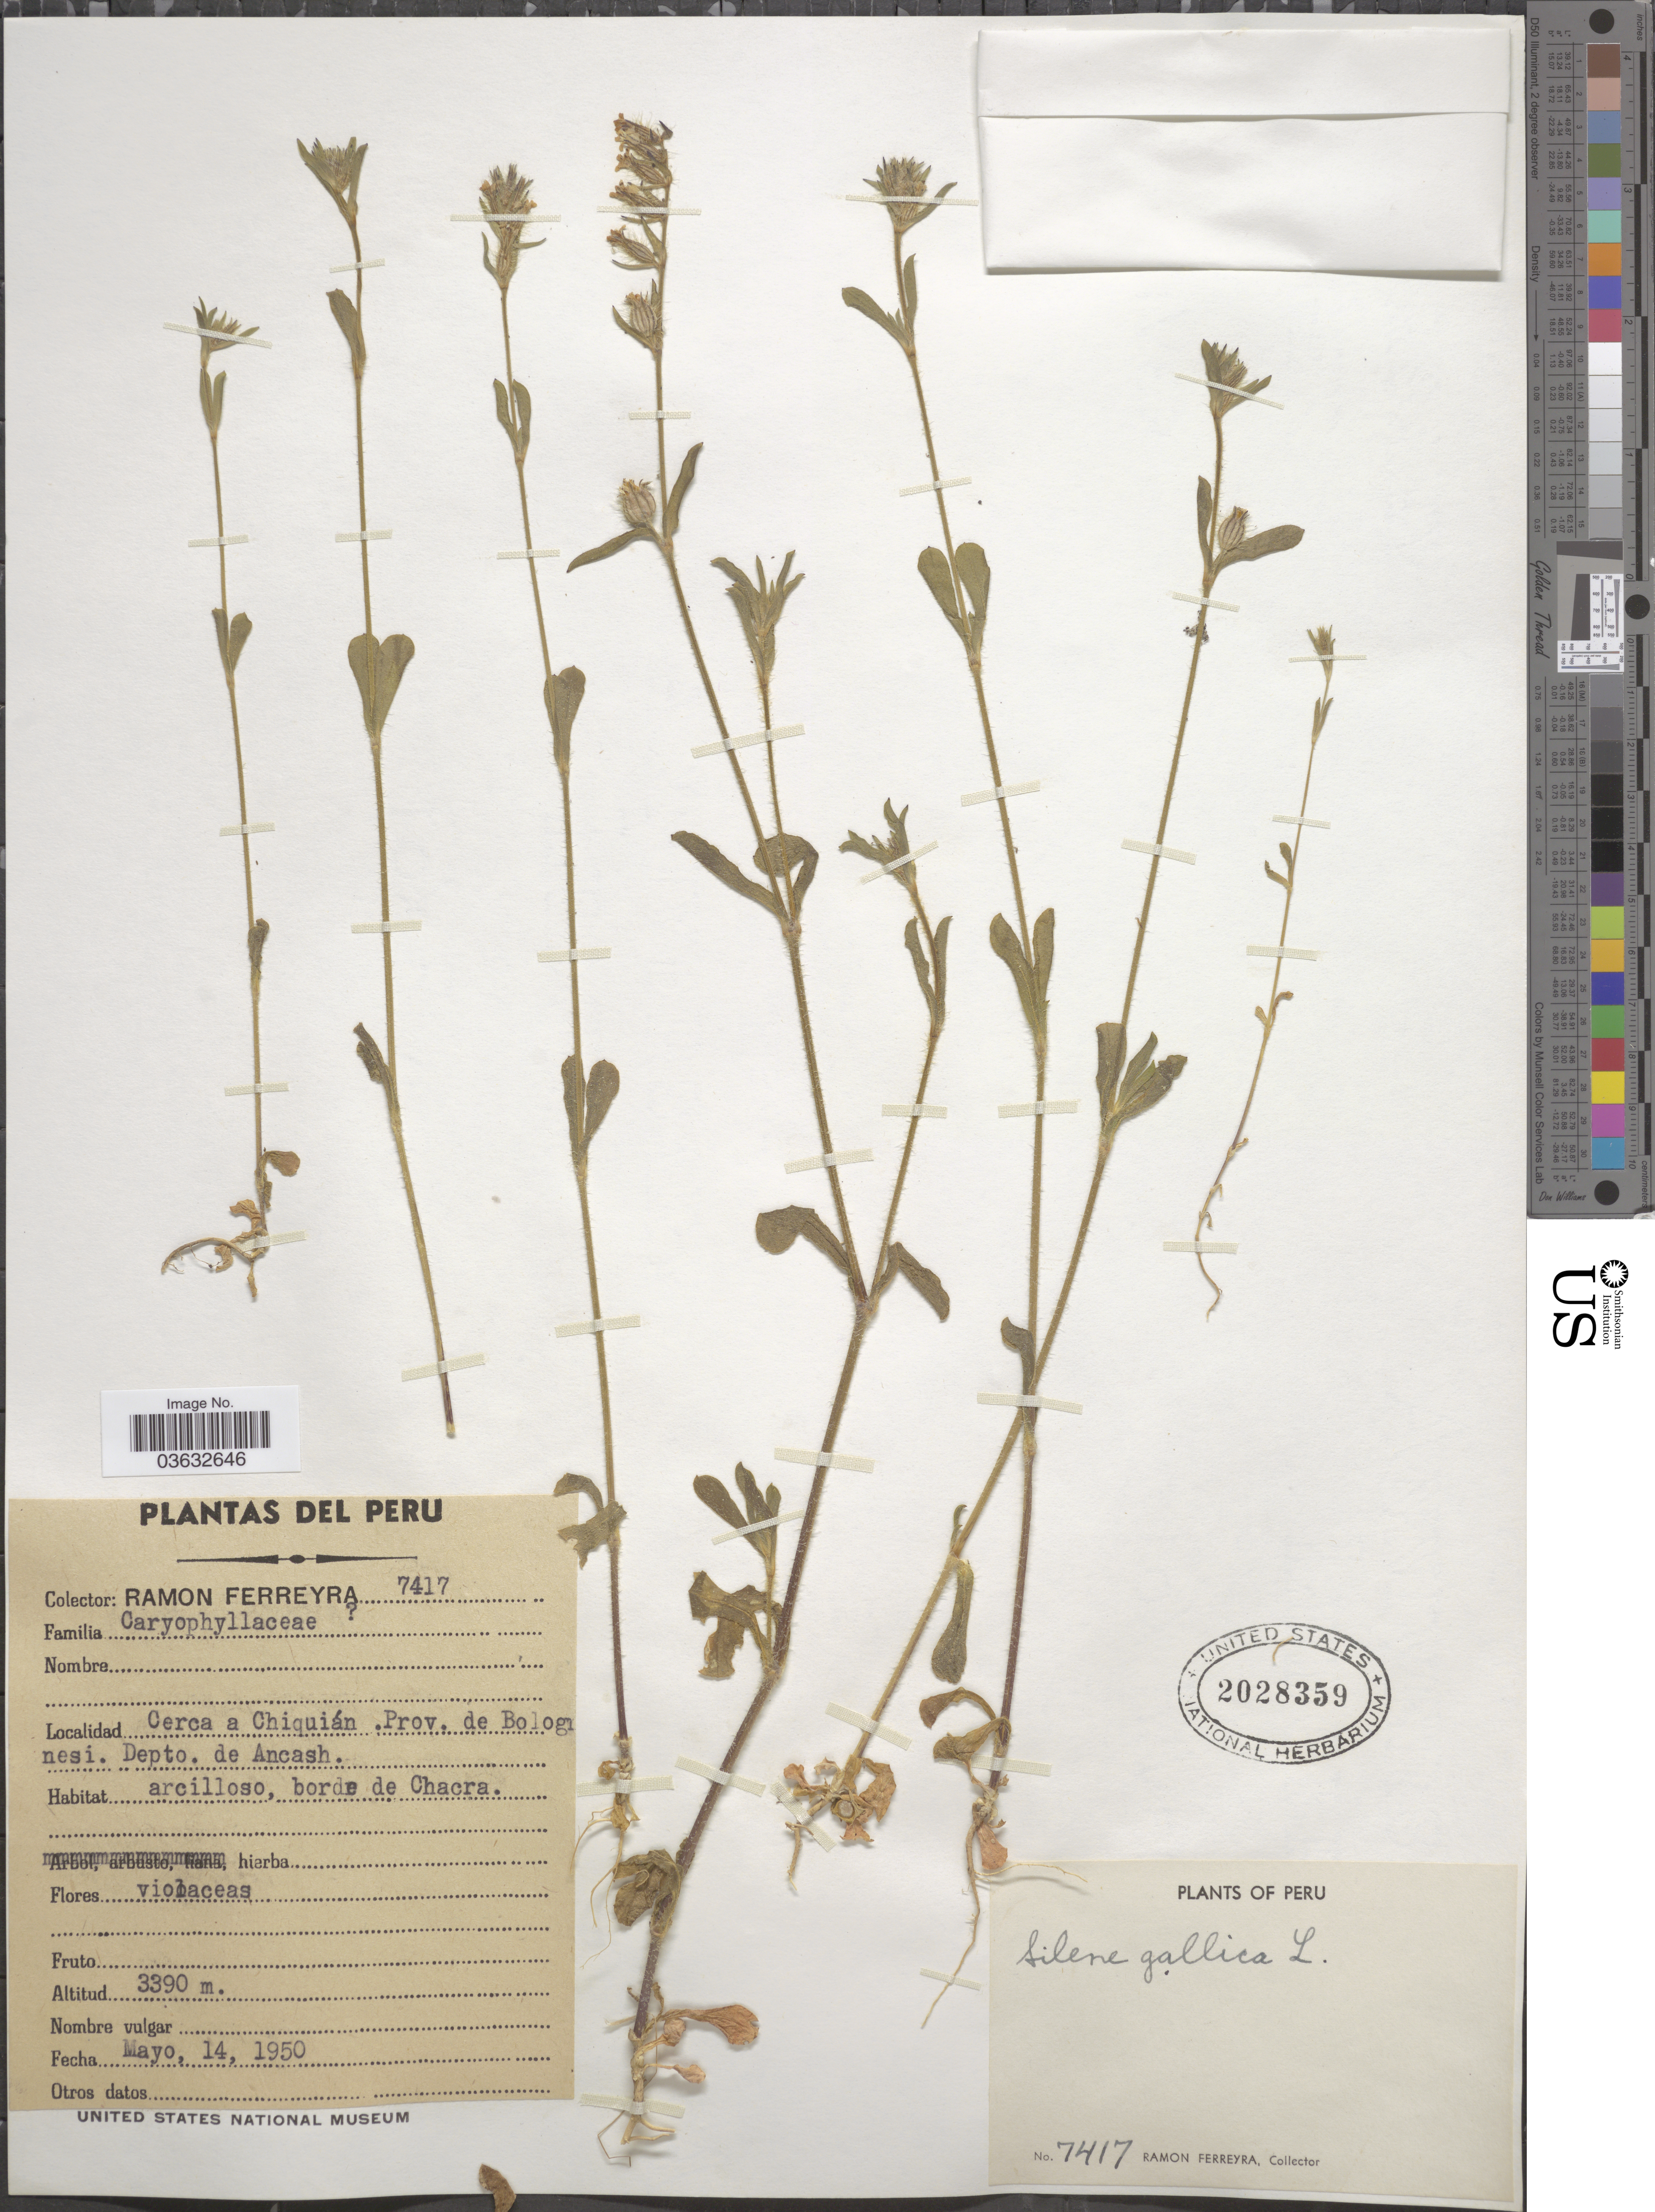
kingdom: Plantae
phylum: Tracheophyta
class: Magnoliopsida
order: Caryophyllales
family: Caryophyllaceae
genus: Silene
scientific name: Silene gallica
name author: L.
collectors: R. A. Ferreyra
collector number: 7417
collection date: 1950-05-14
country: Peru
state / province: Ancash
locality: Cerca a Chiquián. Prov. de Bolognesi. Depto. de Ancash. Arcilloso, borde de Chacra.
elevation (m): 3390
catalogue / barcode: US 2028359